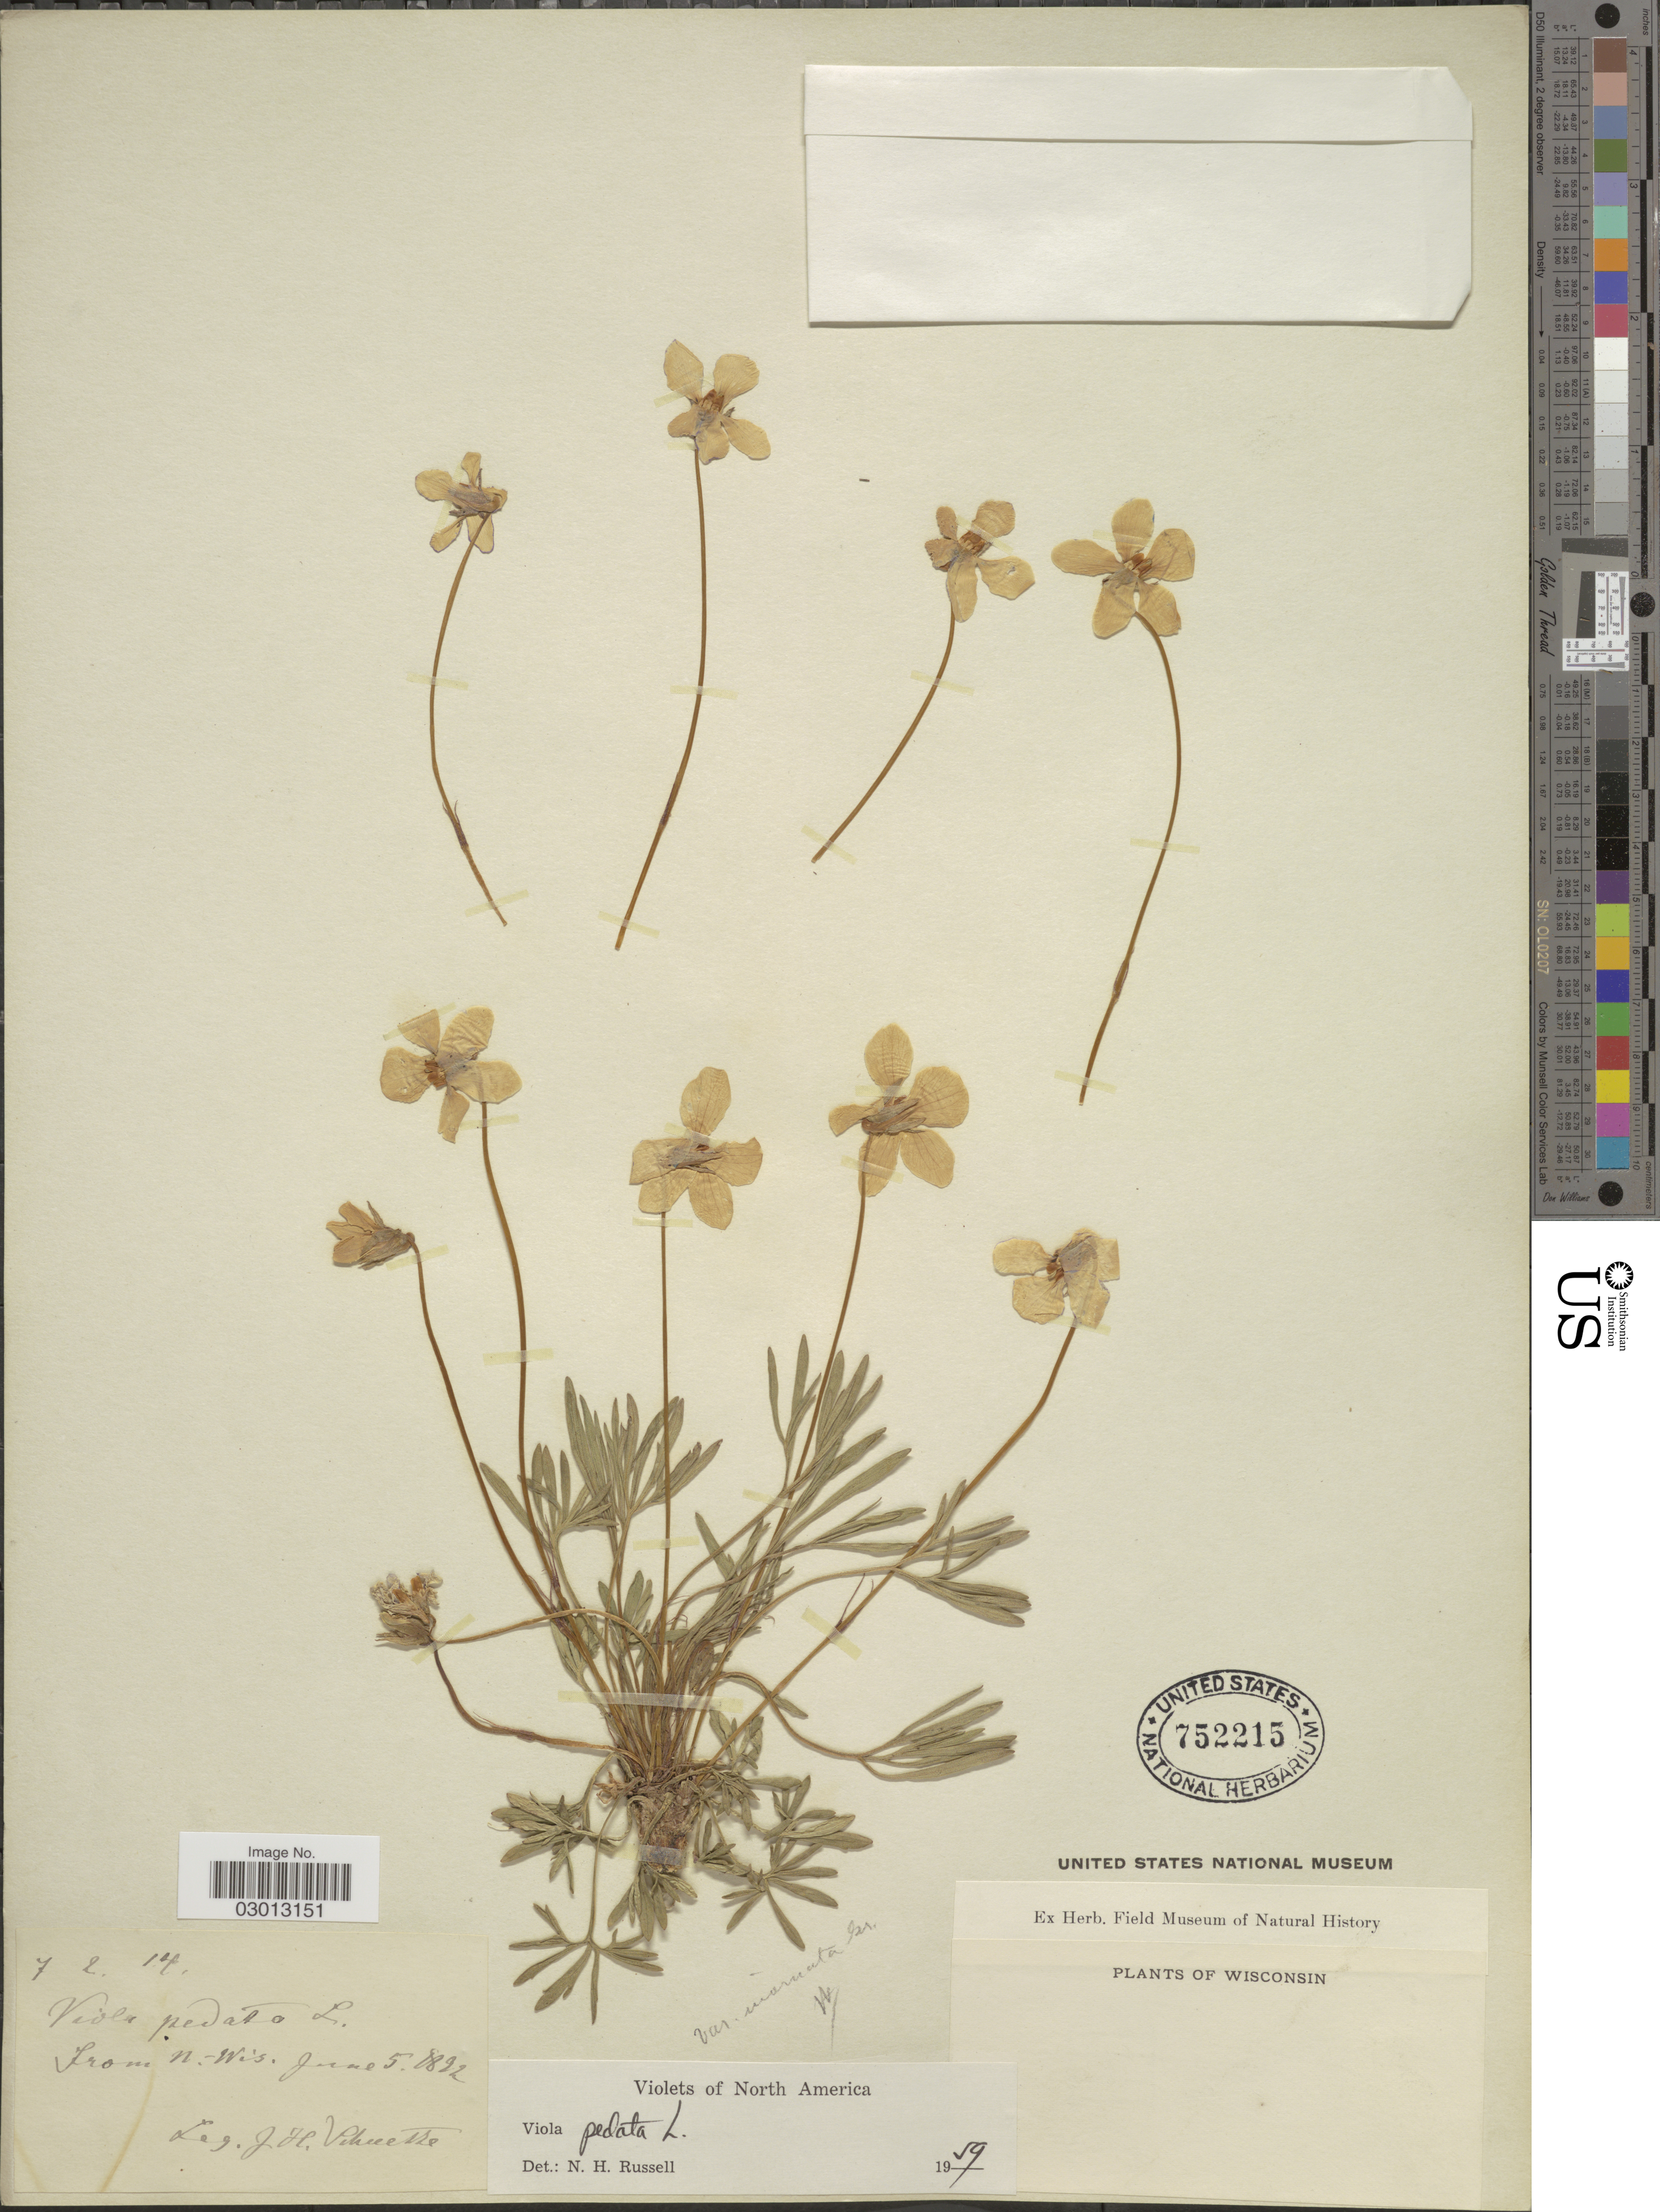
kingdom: Plantae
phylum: Tracheophyta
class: Magnoliopsida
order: Malpighiales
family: Violaceae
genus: Viola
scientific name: Viola pedata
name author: L.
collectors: J. H. Schuette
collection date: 1822-06-05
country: United States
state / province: Wisconsin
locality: N.-Wis.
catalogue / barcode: US 752215